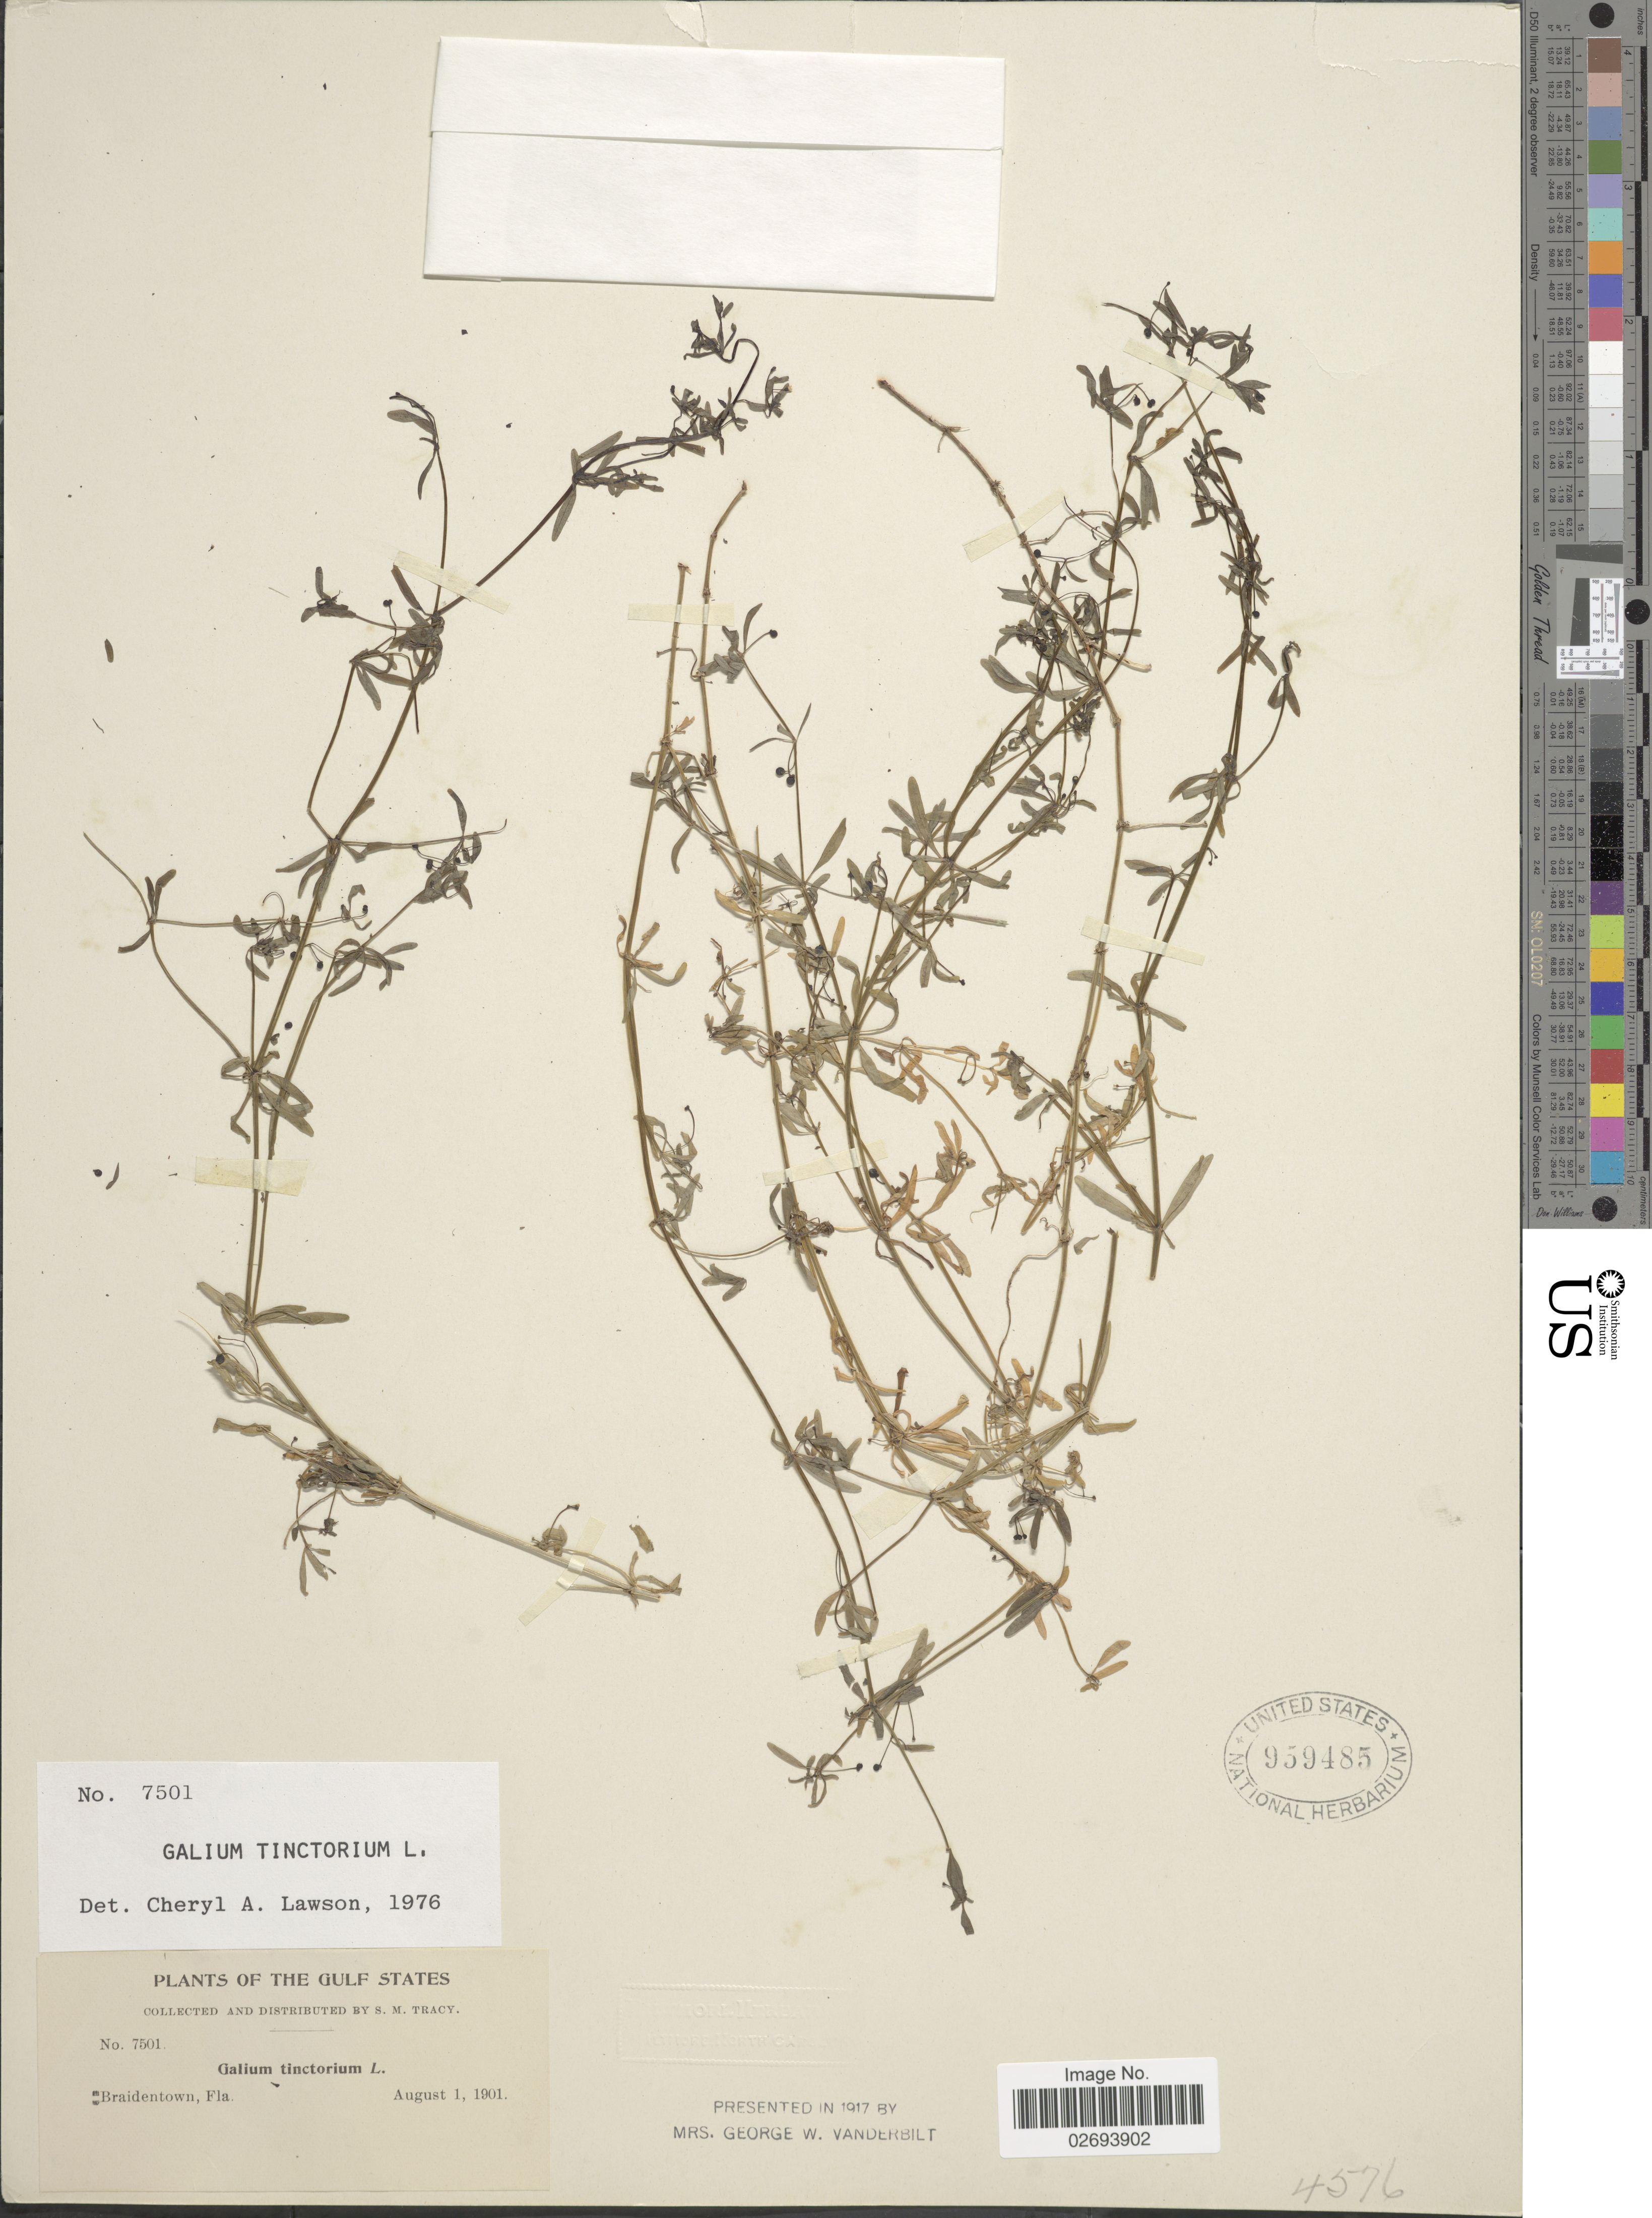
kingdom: Plantae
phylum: Tracheophyta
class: Magnoliopsida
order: Gentianales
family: Rubiaceae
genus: Galium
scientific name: Galium tinctorium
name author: (L.) Scop.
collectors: S. M. Tracy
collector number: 7501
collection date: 1901-08-01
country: United States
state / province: Florida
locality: Gulf States. Braidentown.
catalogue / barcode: US 959485